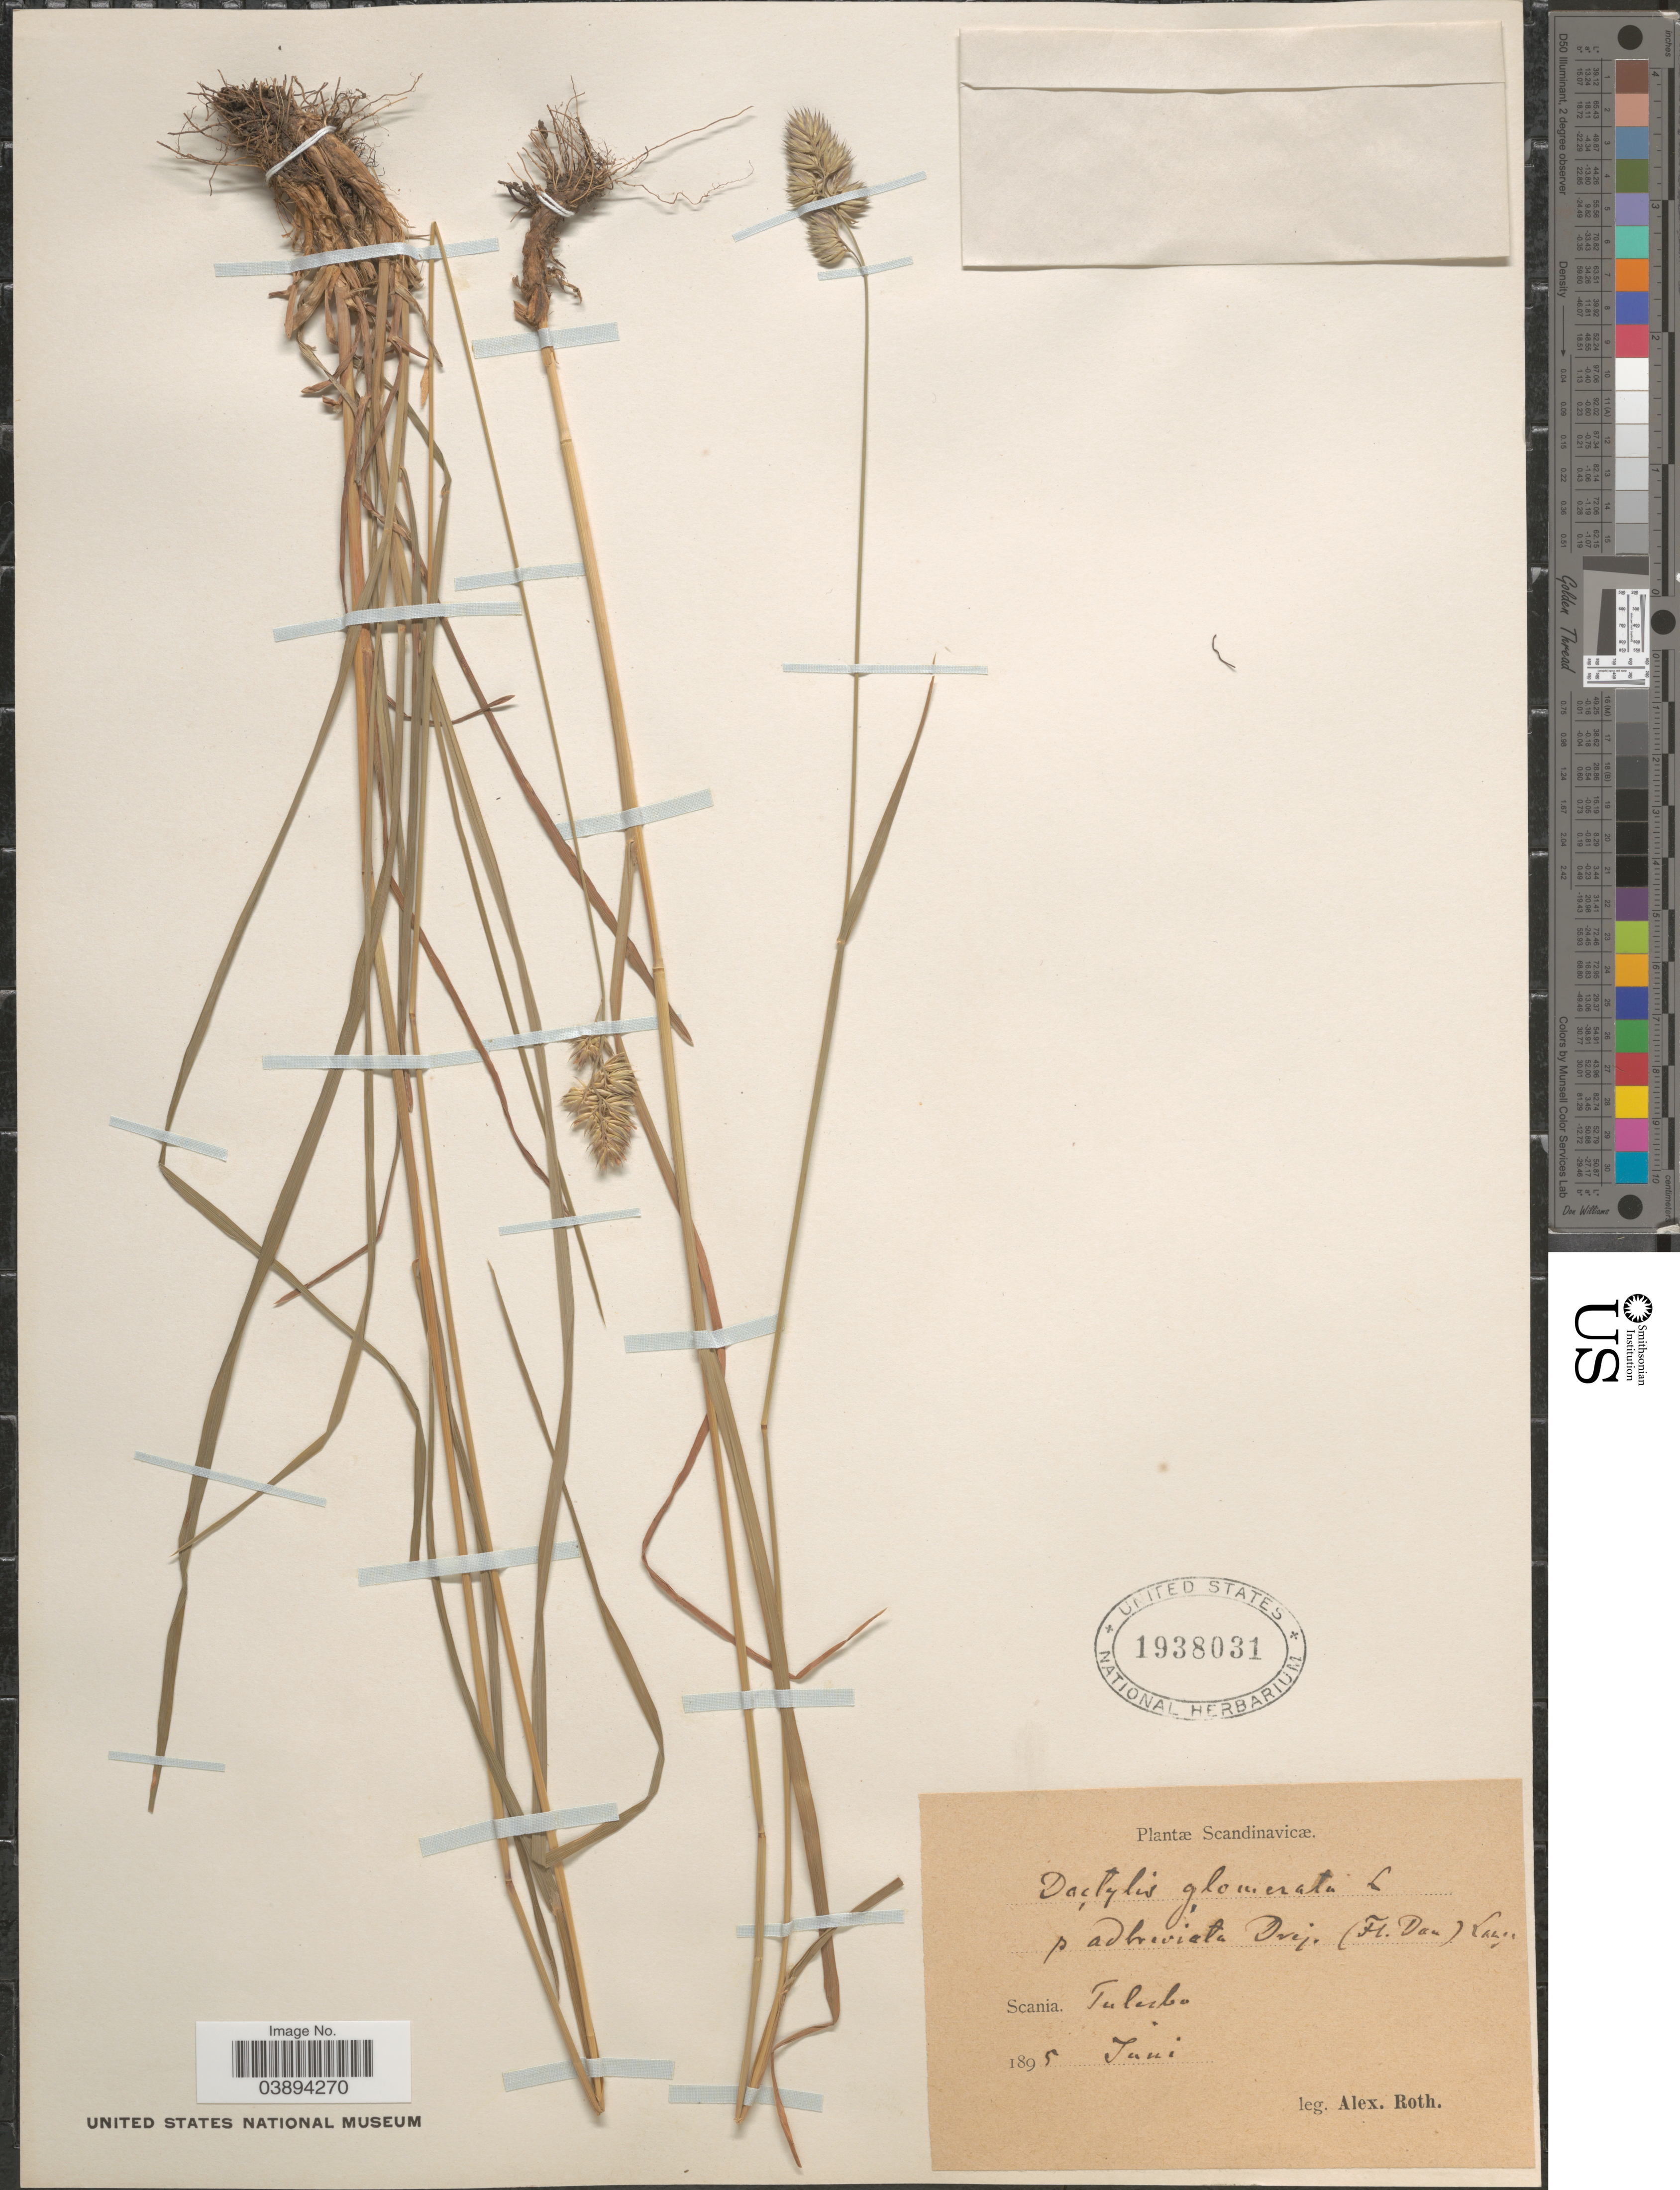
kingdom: Plantae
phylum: Tracheophyta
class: Liliopsida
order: Poales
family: Poaceae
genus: Dactylis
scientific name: Dactylis glomerata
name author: L.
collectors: A. W. Roth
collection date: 1895-06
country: Sweden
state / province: Skåne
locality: Scandinavicæ. Scania. Tulerbo [interpreted].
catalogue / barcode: US 1938031